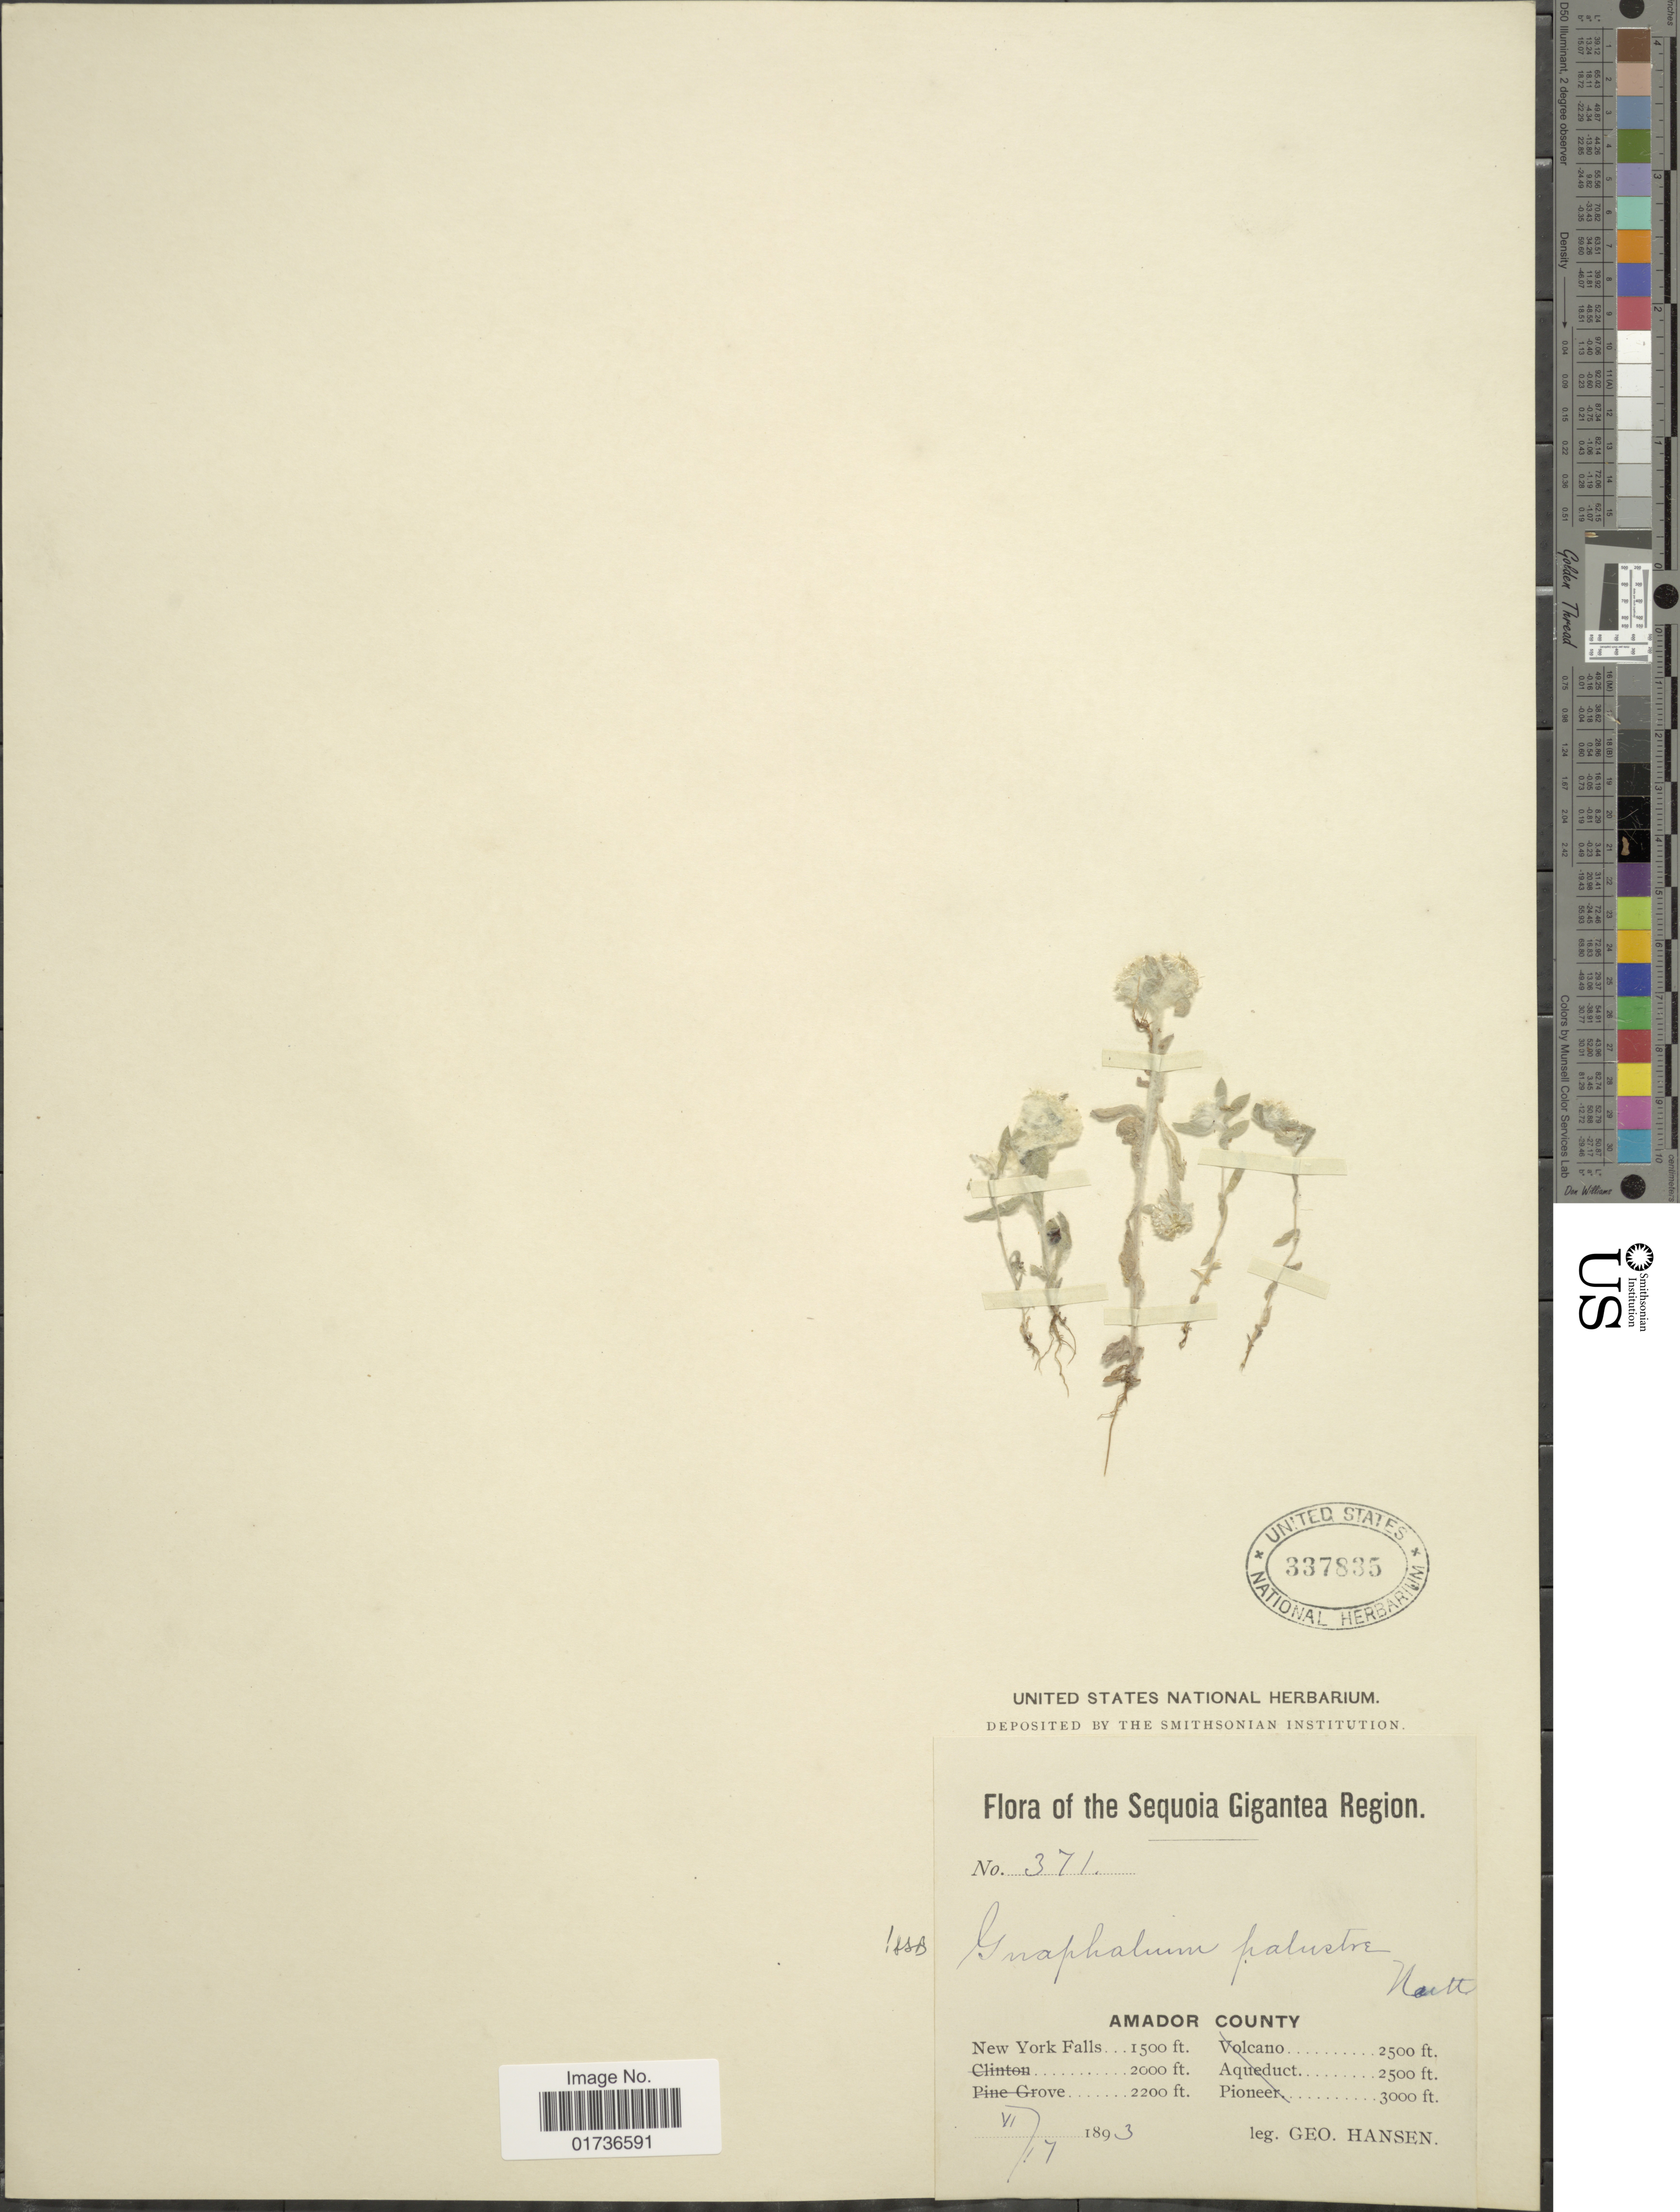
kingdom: Plantae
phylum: Tracheophyta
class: Magnoliopsida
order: Asterales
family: Asteraceae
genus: Gnaphalium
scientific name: Gnaphalium palustre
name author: Nutt.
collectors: G. Hansen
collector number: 371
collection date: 1893-06-17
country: United States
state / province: California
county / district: Amador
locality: The Sequoia Gigantea Region, Amador County, New York Falls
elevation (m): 457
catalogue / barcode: US 337835